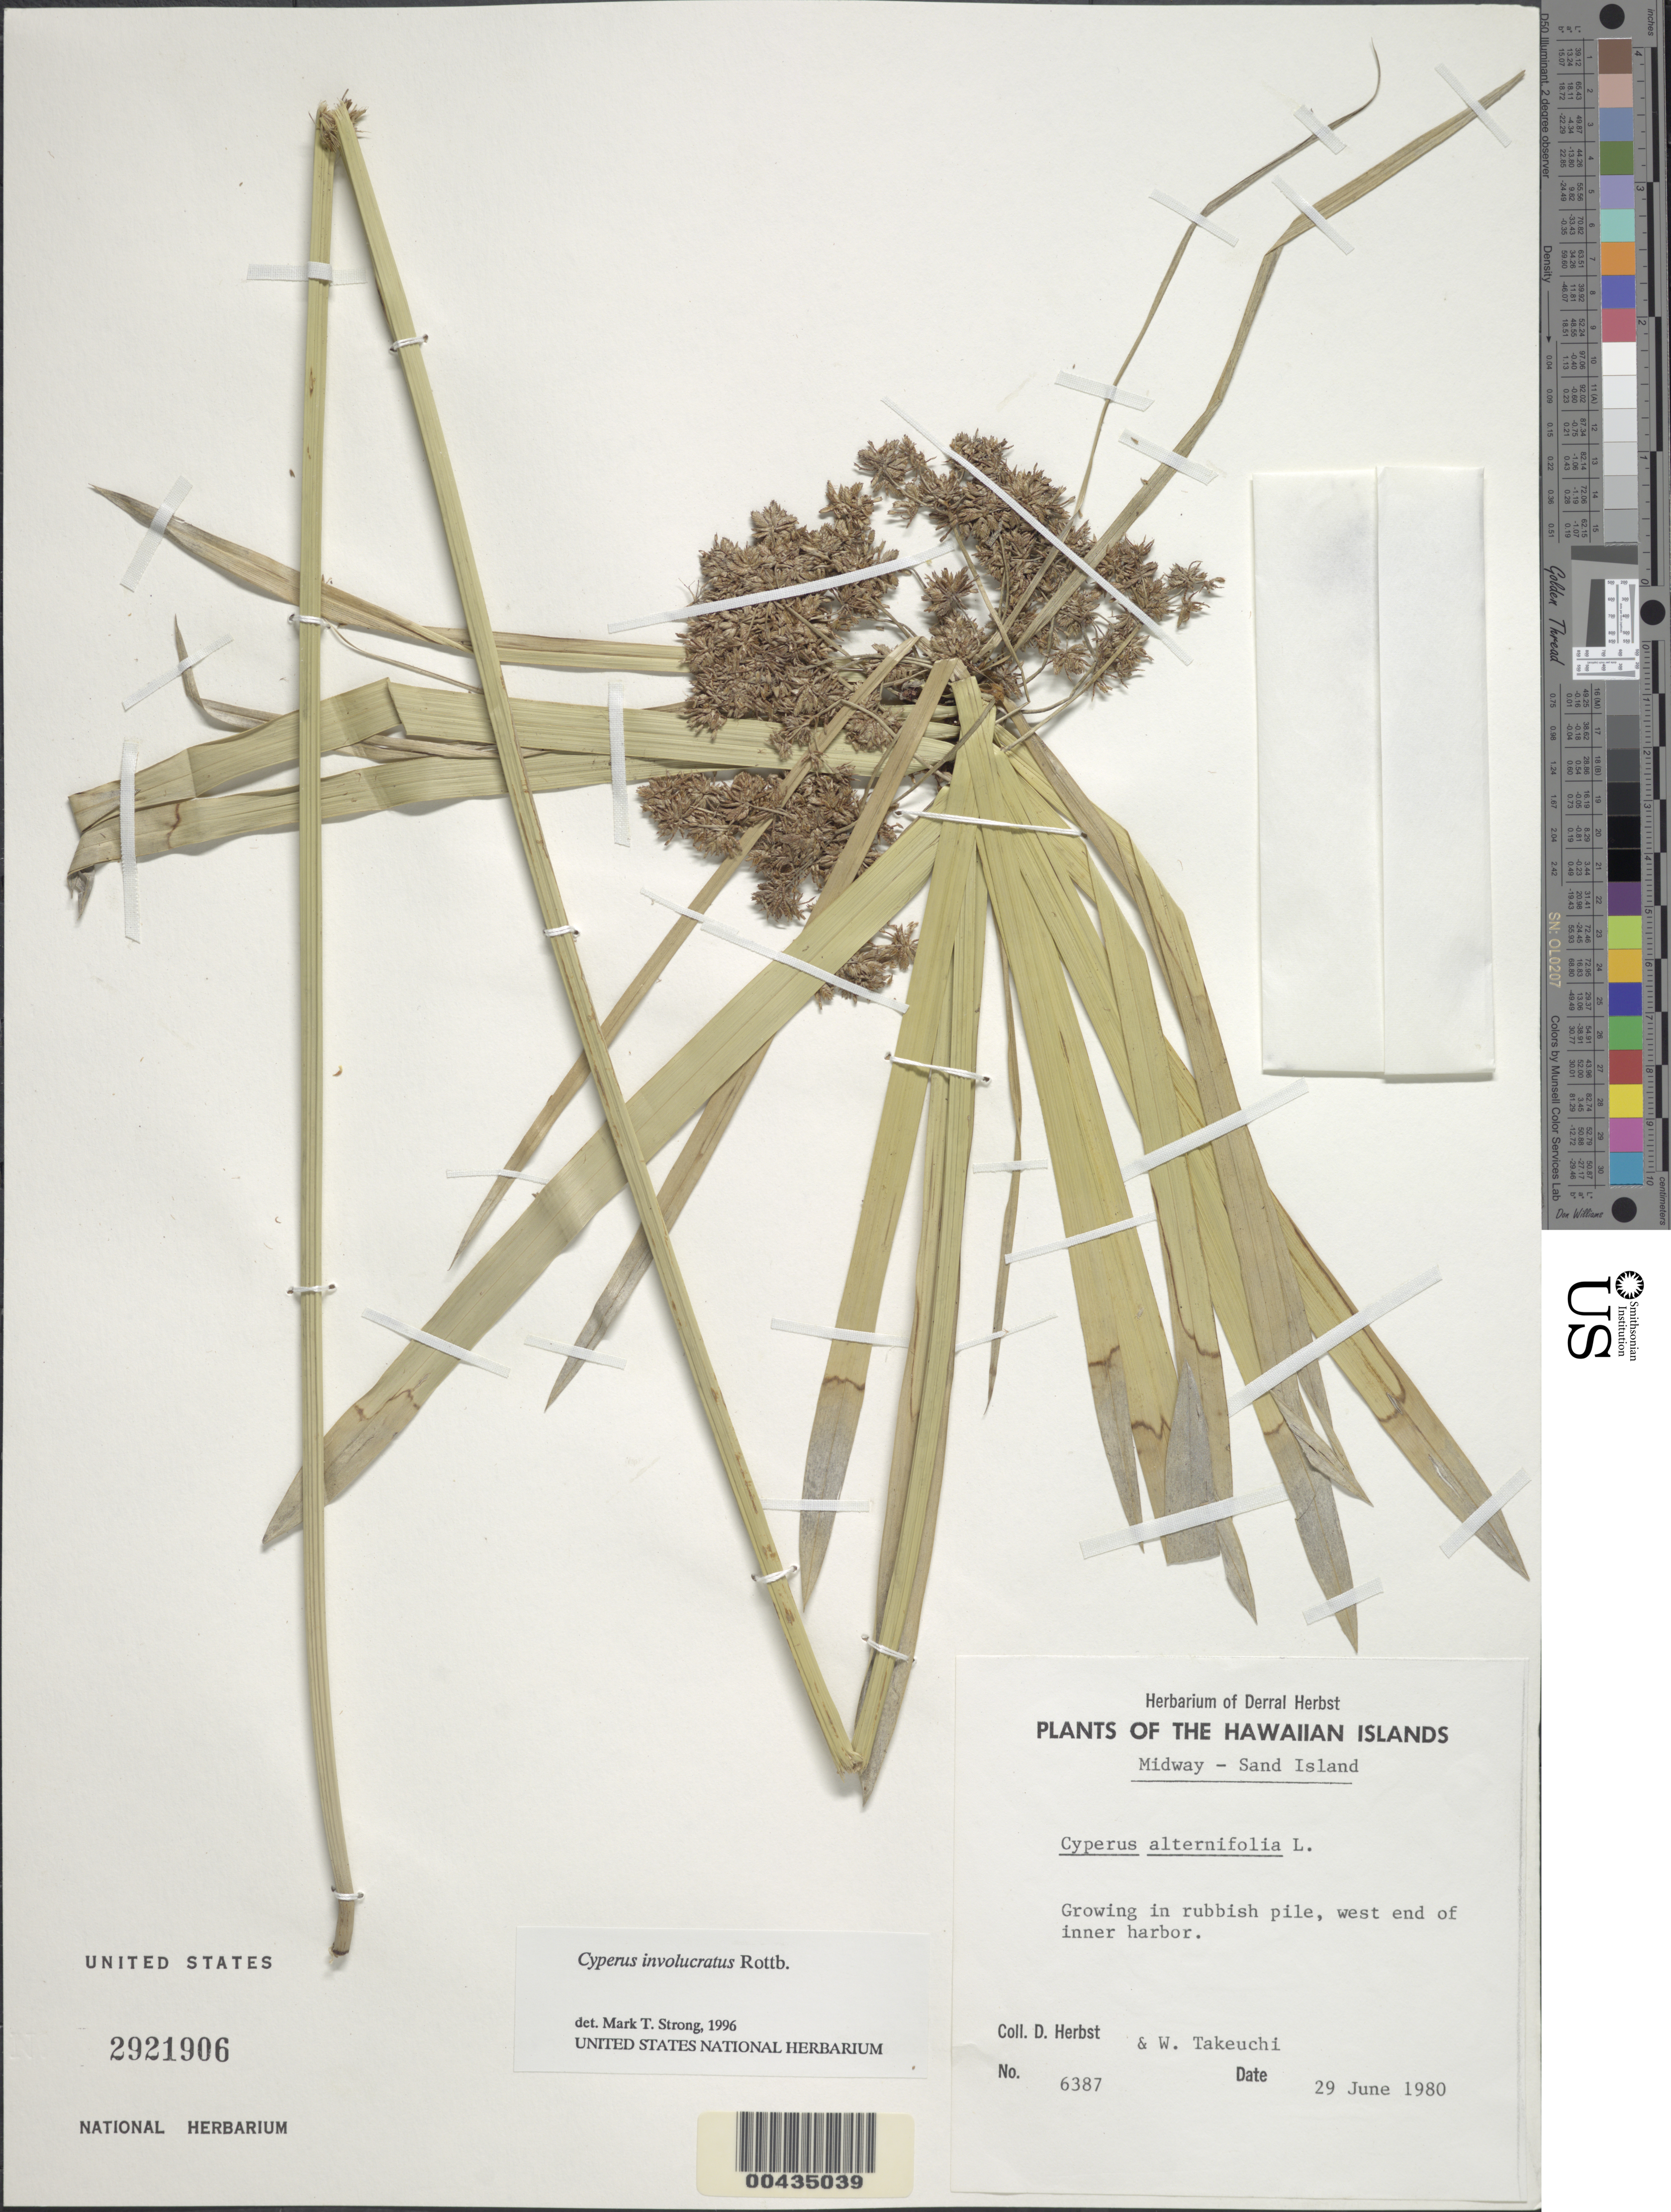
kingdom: Plantae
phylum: Tracheophyta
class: Liliopsida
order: Poales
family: Cyperaceae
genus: Cyperus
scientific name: Cyperus involucratus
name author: Rottb.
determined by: Strong, M. T., (US), Smithsonian Institution - National Museum of Natural History (UNITED STATES)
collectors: D. R. Herbst & W. N. Takeuchi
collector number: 6387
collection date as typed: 29 Jun 1980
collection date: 1980-06-29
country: U.S. Administered Pacific Islands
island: Midway Atoll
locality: W end of inner harbor, Sand Islet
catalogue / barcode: US 2921906